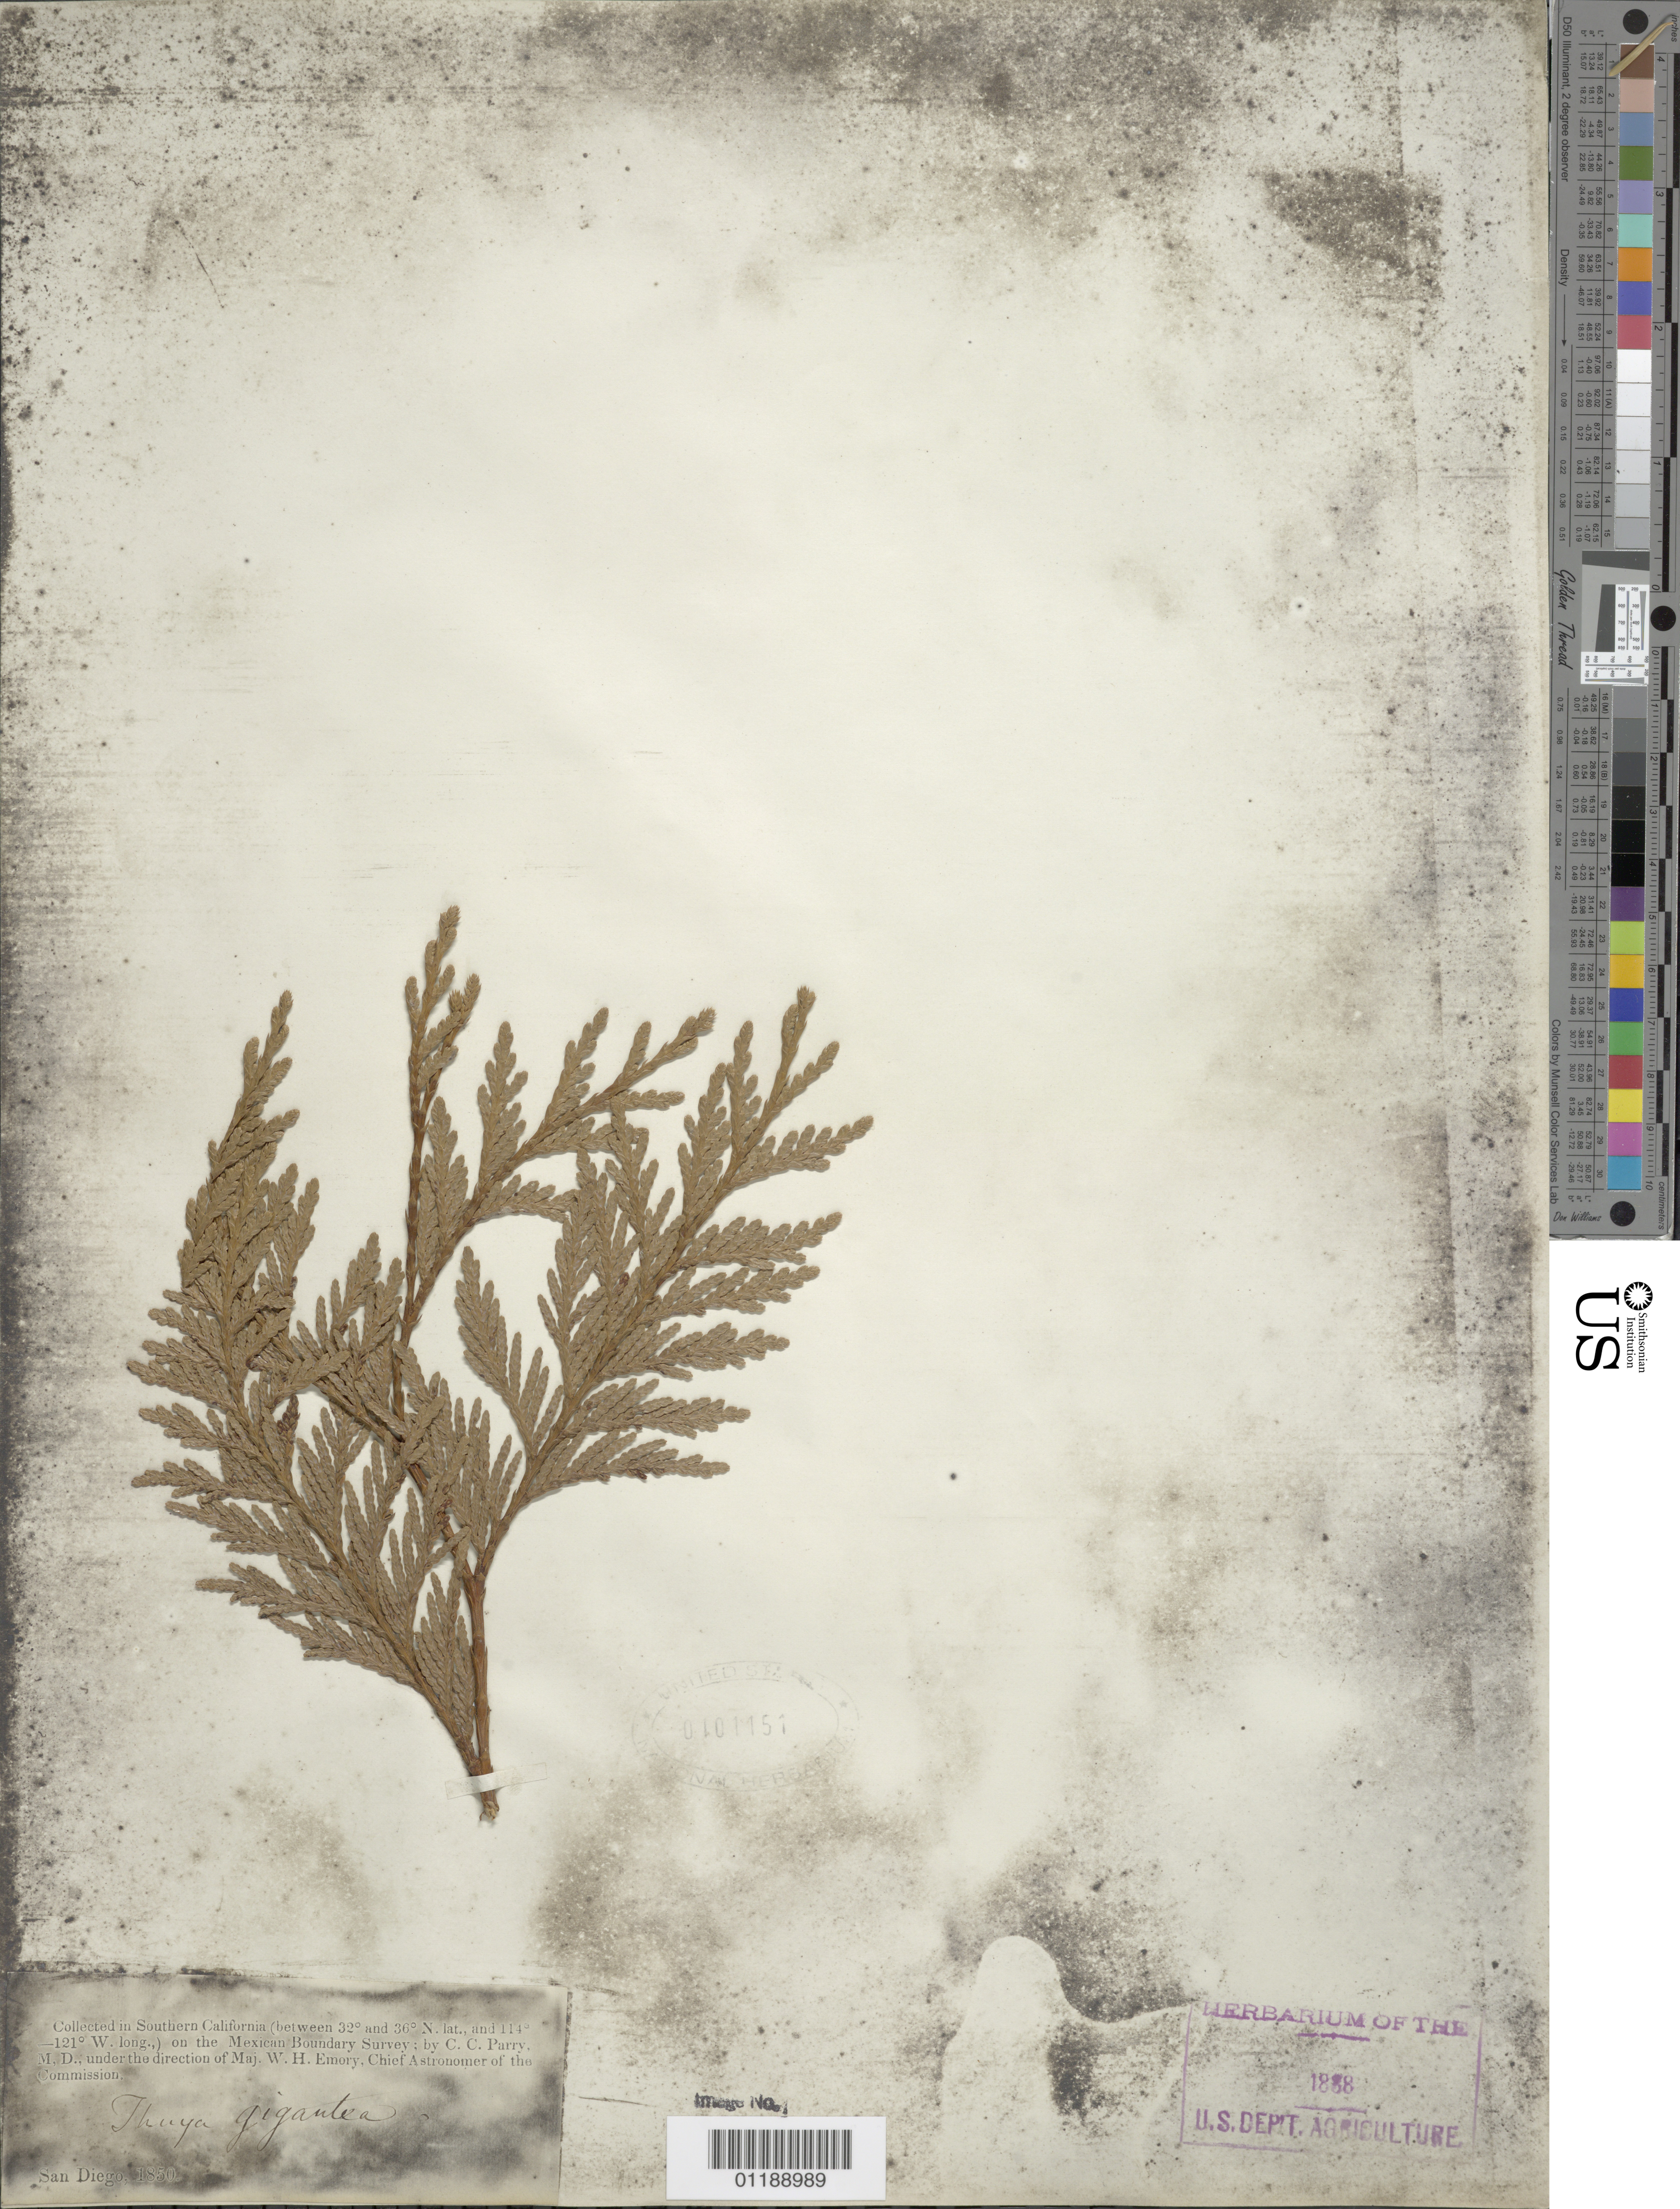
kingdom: Plantae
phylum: Tracheophyta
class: Pinopsida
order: Pinales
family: Cupressaceae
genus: Thuja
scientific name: Thuja gigantea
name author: Nutt.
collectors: C. C. Parry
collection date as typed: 1850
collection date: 1850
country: United States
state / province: California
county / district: San Diego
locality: San Diego, Southern California.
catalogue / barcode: US 101151